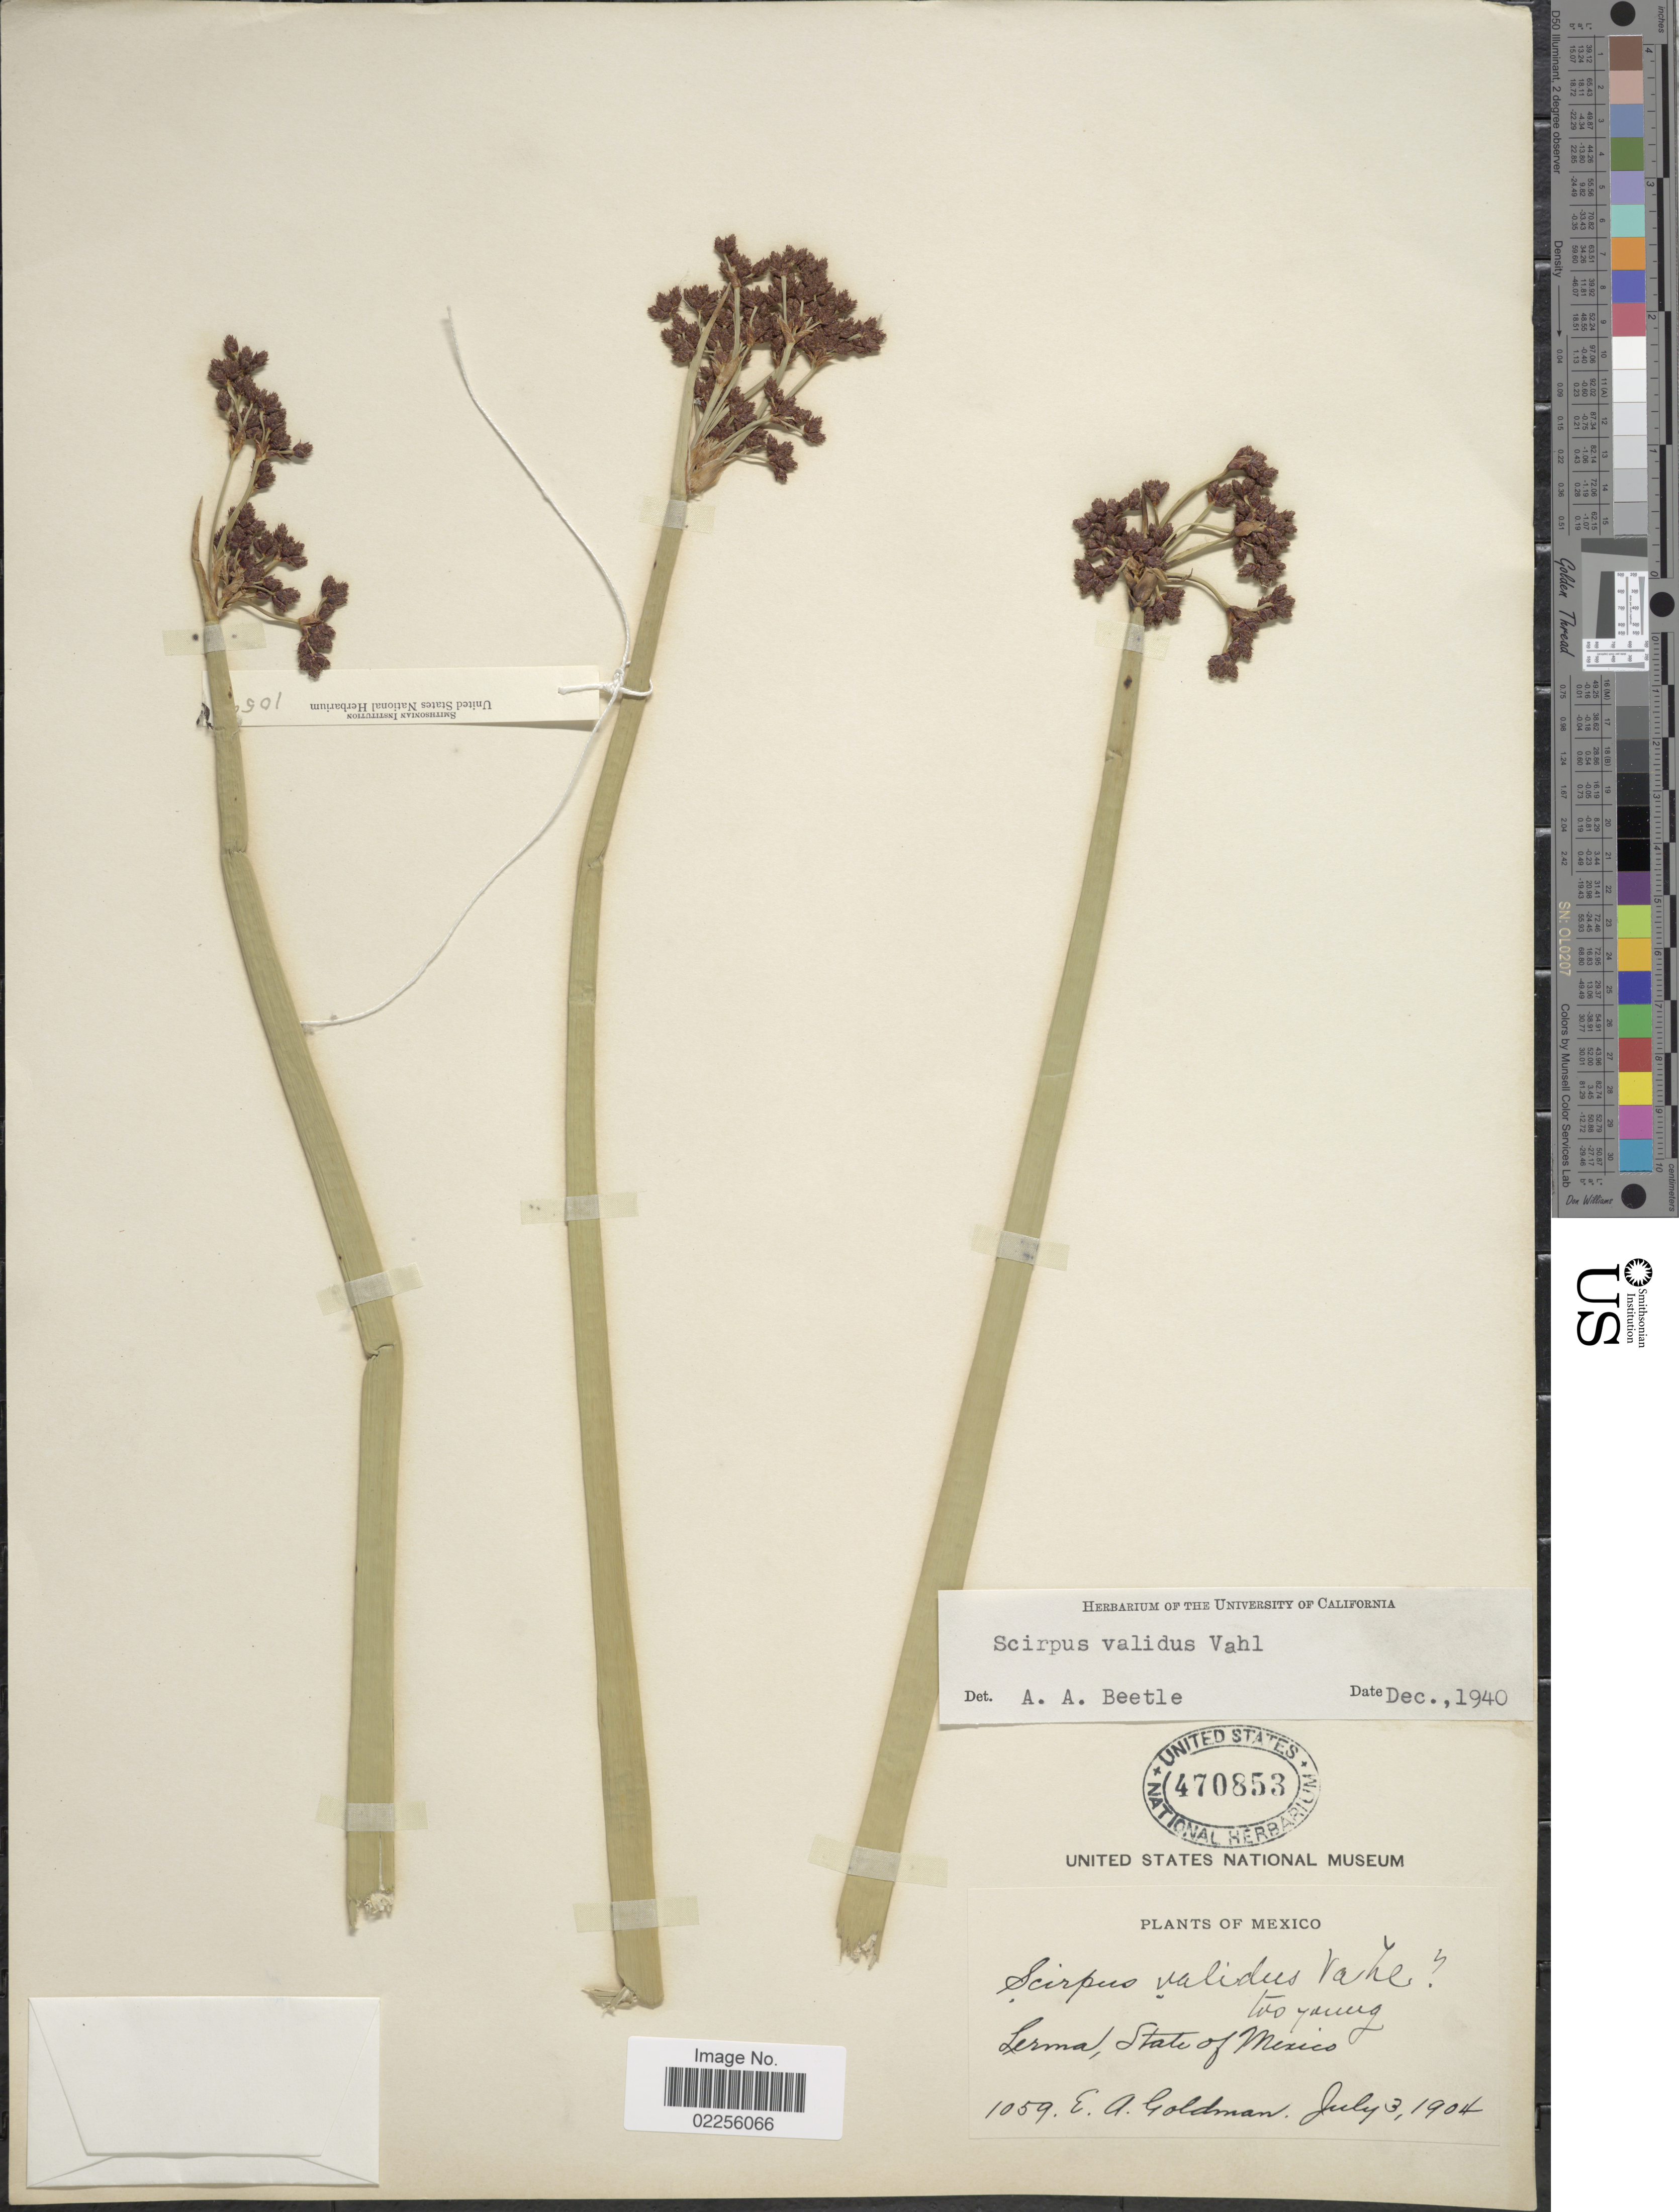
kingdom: Plantae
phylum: Tracheophyta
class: Liliopsida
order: Poales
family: Cyperaceae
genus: Schoenoplectus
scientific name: Schoenoplectus tabernaemontani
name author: (C.C. Gmel.) Palla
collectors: E. A. Goldman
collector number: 1059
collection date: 1904-07-03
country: Mexico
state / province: México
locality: Lerma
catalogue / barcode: US 470853